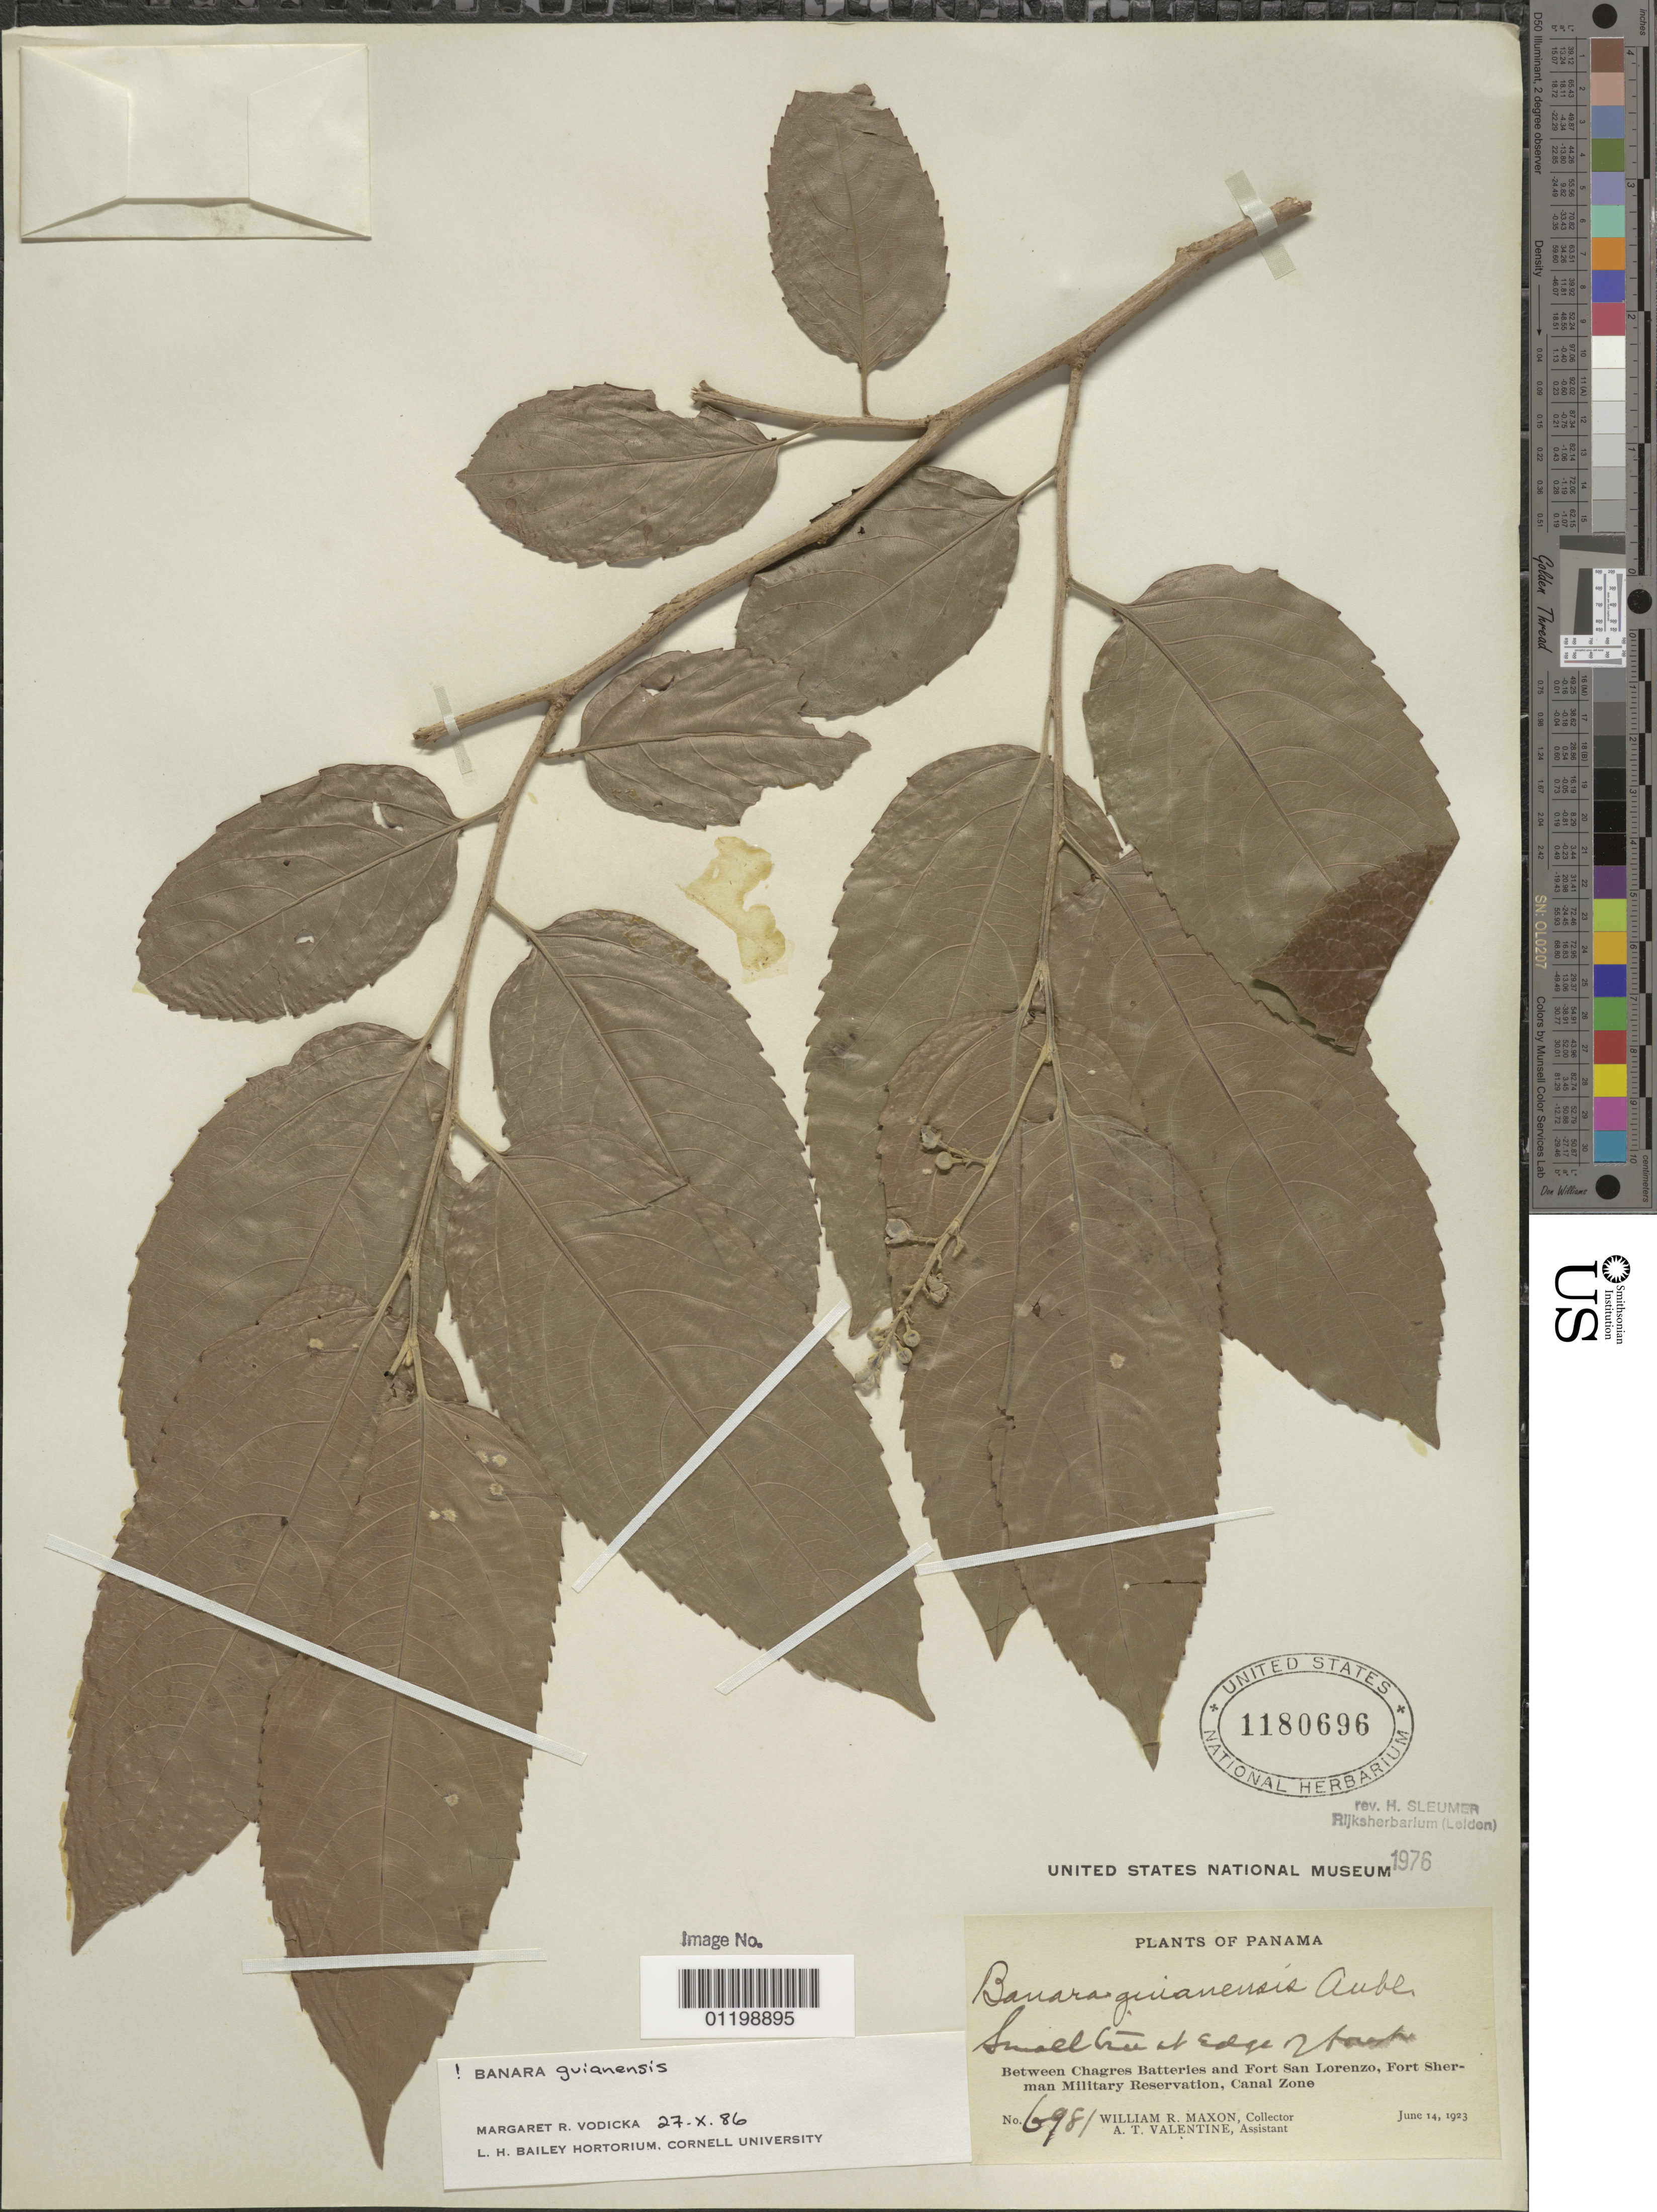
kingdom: Plantae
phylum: Tracheophyta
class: Magnoliopsida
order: Malpighiales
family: Salicaceae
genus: Banara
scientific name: Banara guianensis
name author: Aubl.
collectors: W. R. Maxon & A. Valentine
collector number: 6981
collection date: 1923-06-14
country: Panama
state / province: Colón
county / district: Canal Zone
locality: Between Chagres Batteries and Fort San Lorenzo, Fort Sherman Military Reservation.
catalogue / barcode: US 1180696